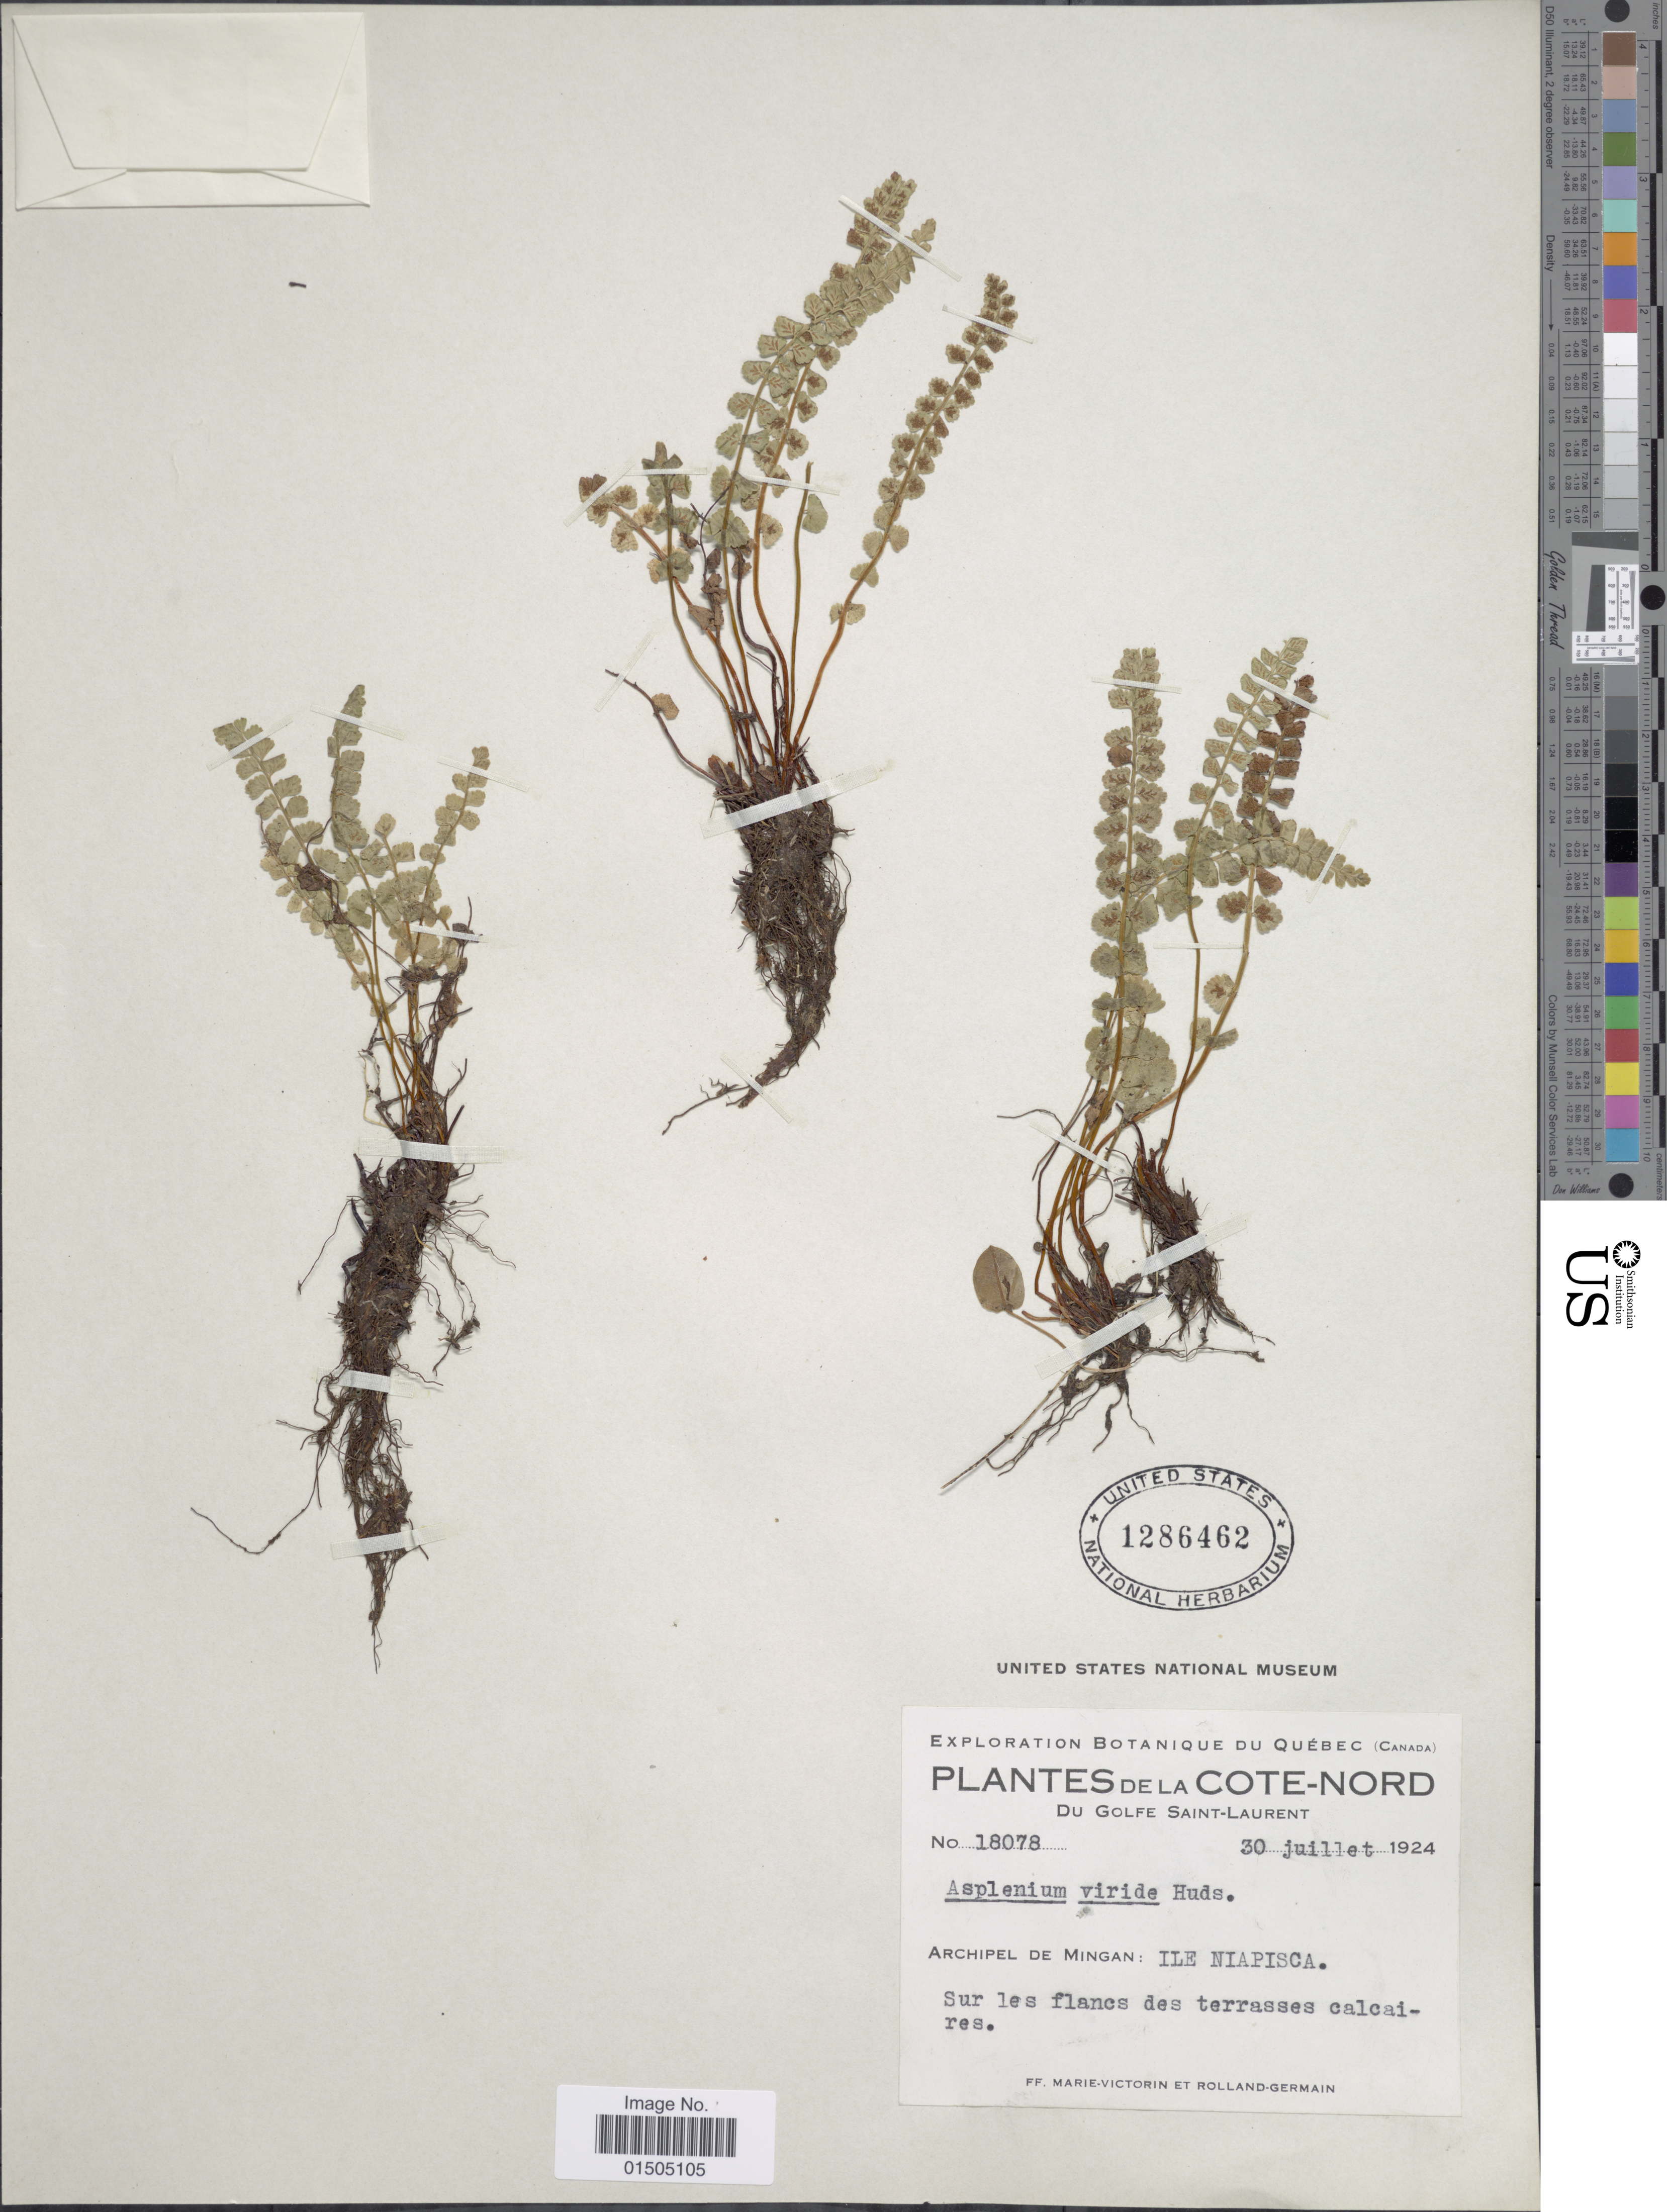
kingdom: Plantae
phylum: Tracheophyta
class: Polypodiopsida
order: Polypodiales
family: Aspleniaceae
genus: Asplenium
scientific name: Asplenium trichomanes-ramosum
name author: L.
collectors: Fr. Marie-Victorin & Rolland-Germain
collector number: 18078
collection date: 1924-07-30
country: Canada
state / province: Quebec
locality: Cote-Nord du Golfe Saint-Laurent. Archipel de Mingan: Ile Niapisca.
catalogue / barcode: US 1286462